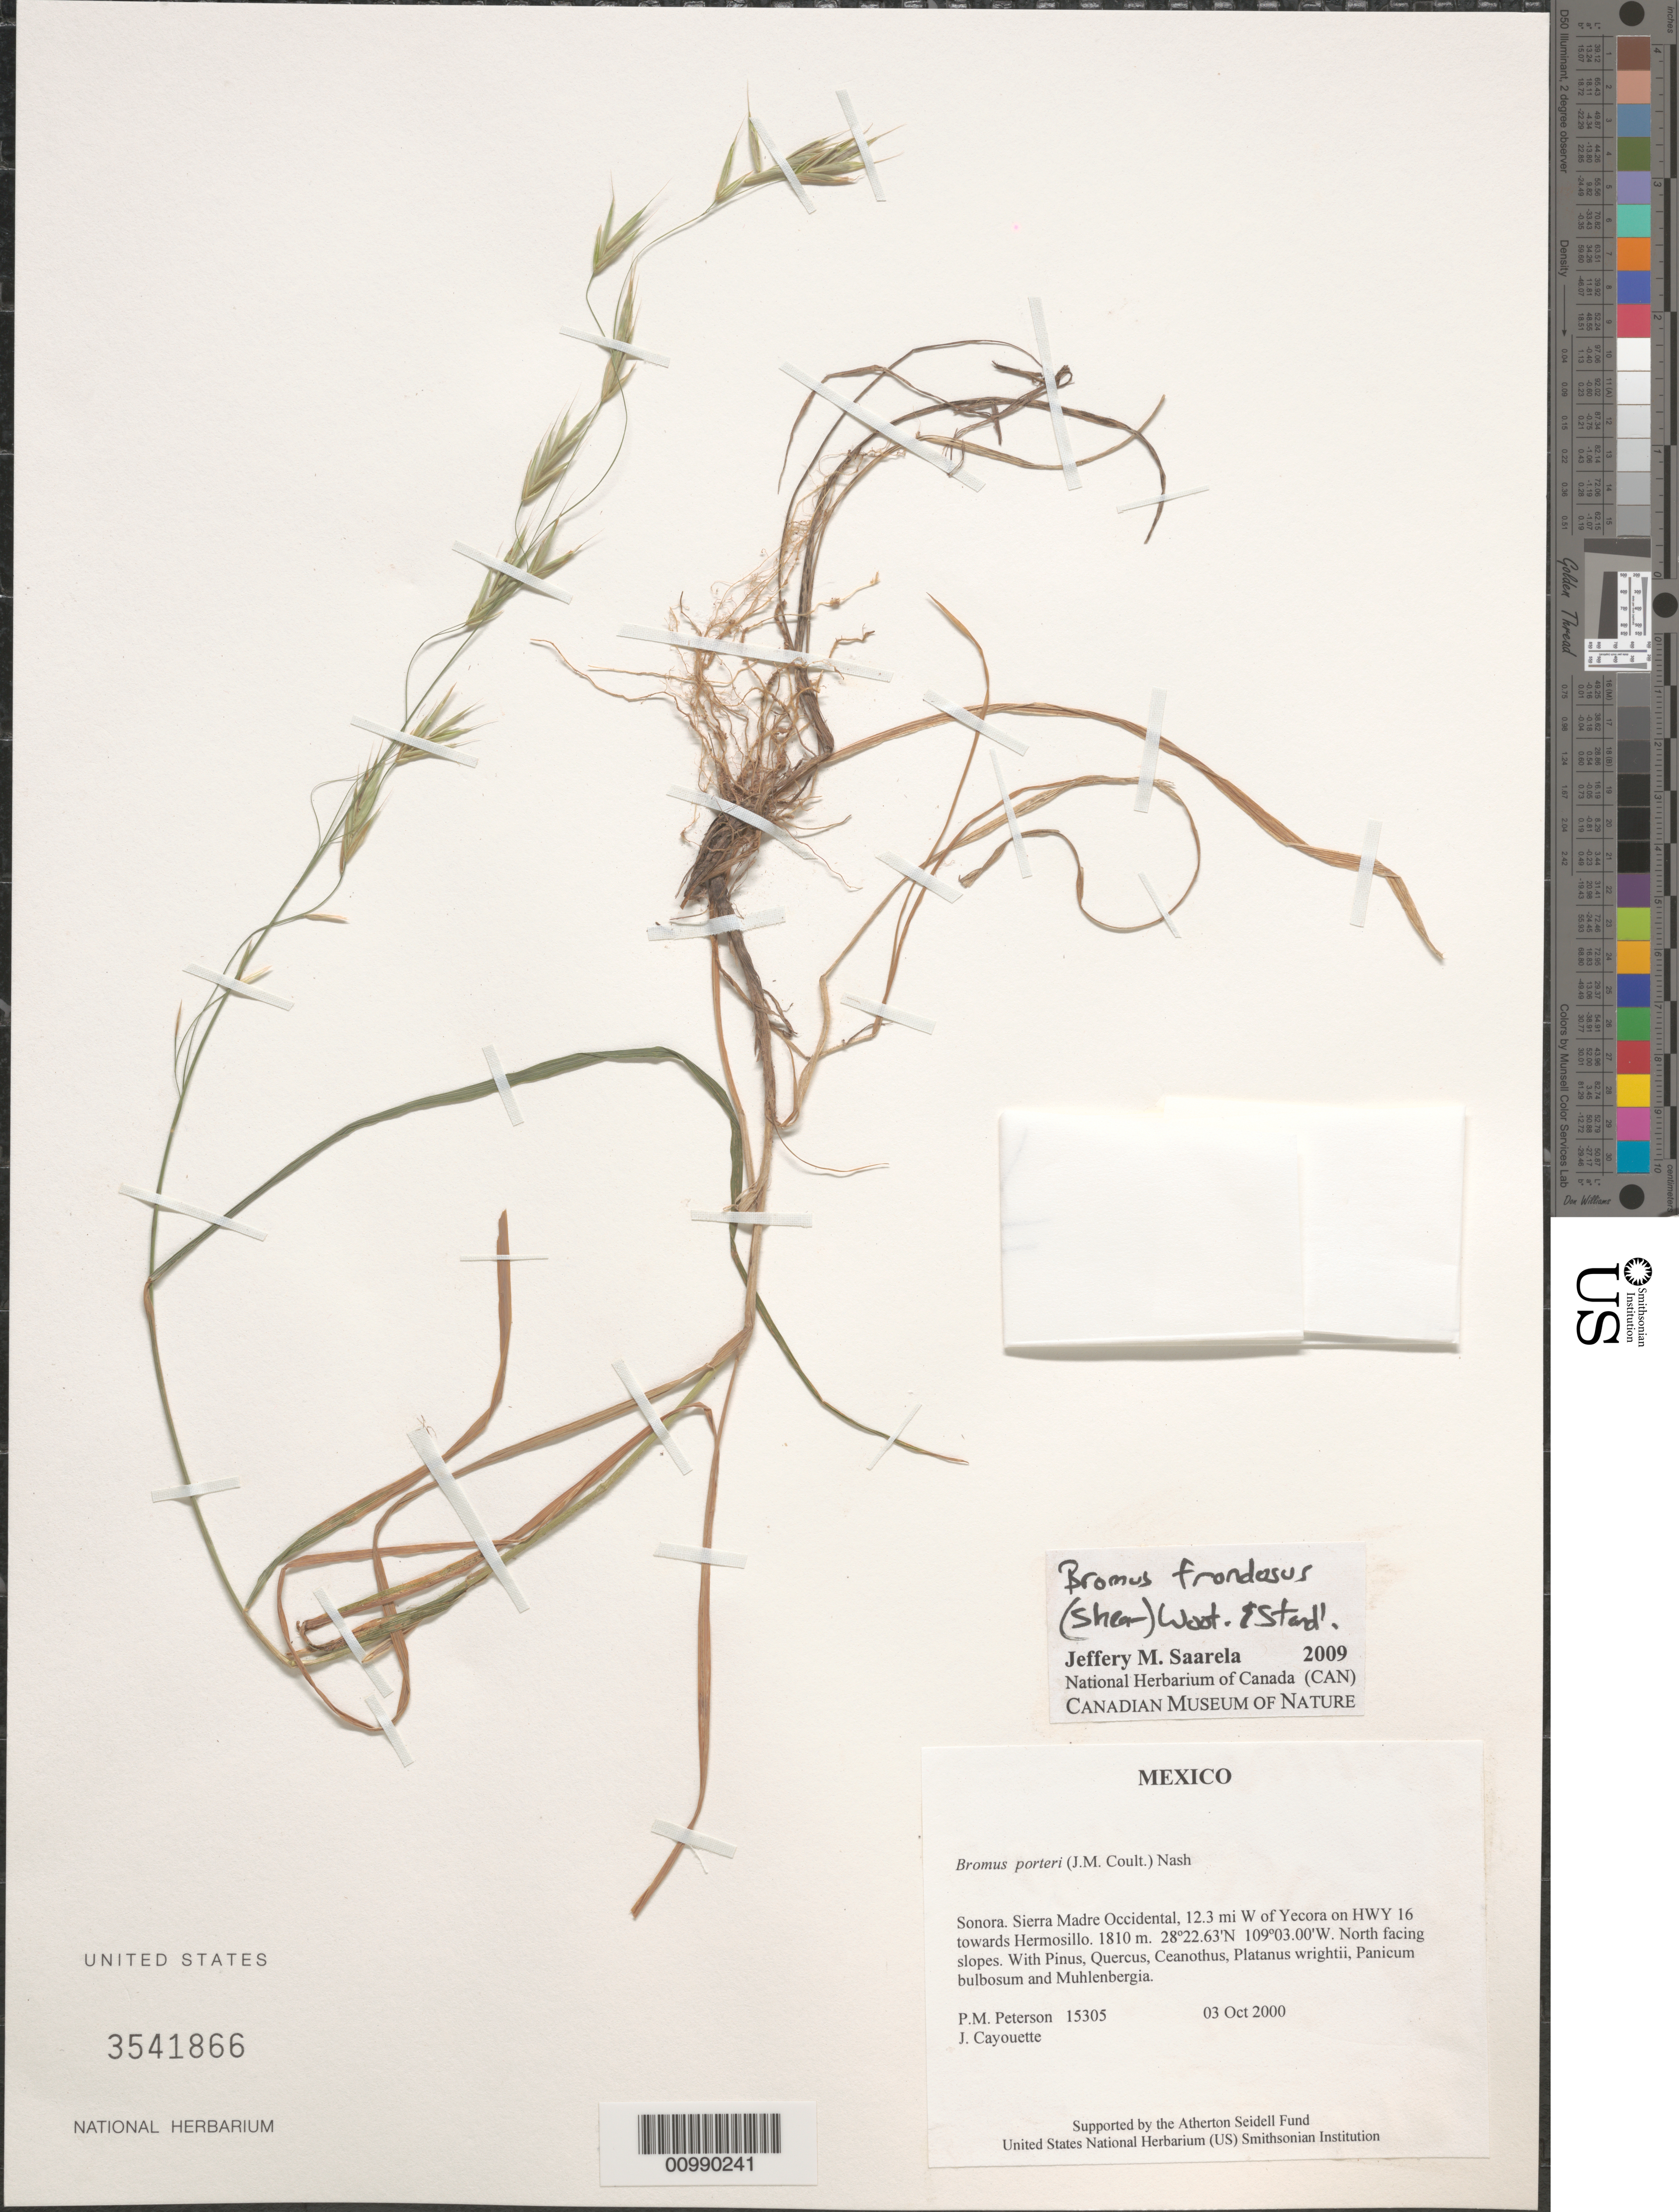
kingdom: Plantae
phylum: Tracheophyta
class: Liliopsida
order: Poales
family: Poaceae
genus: Bromus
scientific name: Bromus frondosus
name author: (Shear) Wooton & Standl.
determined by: Saarela, J. M., (CAN), Canadian Museum of Nature (CANADA)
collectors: P. M. Peterson & J. Cayouette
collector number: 15305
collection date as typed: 03 Oct 2000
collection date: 2000-10-03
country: Mexico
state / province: Sonora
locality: Sierra Madre Occidental, 12.3 mi W of Yecora on HWY 16 towards Hermosillo.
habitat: North facing slopes.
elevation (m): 1810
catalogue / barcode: US 3541866